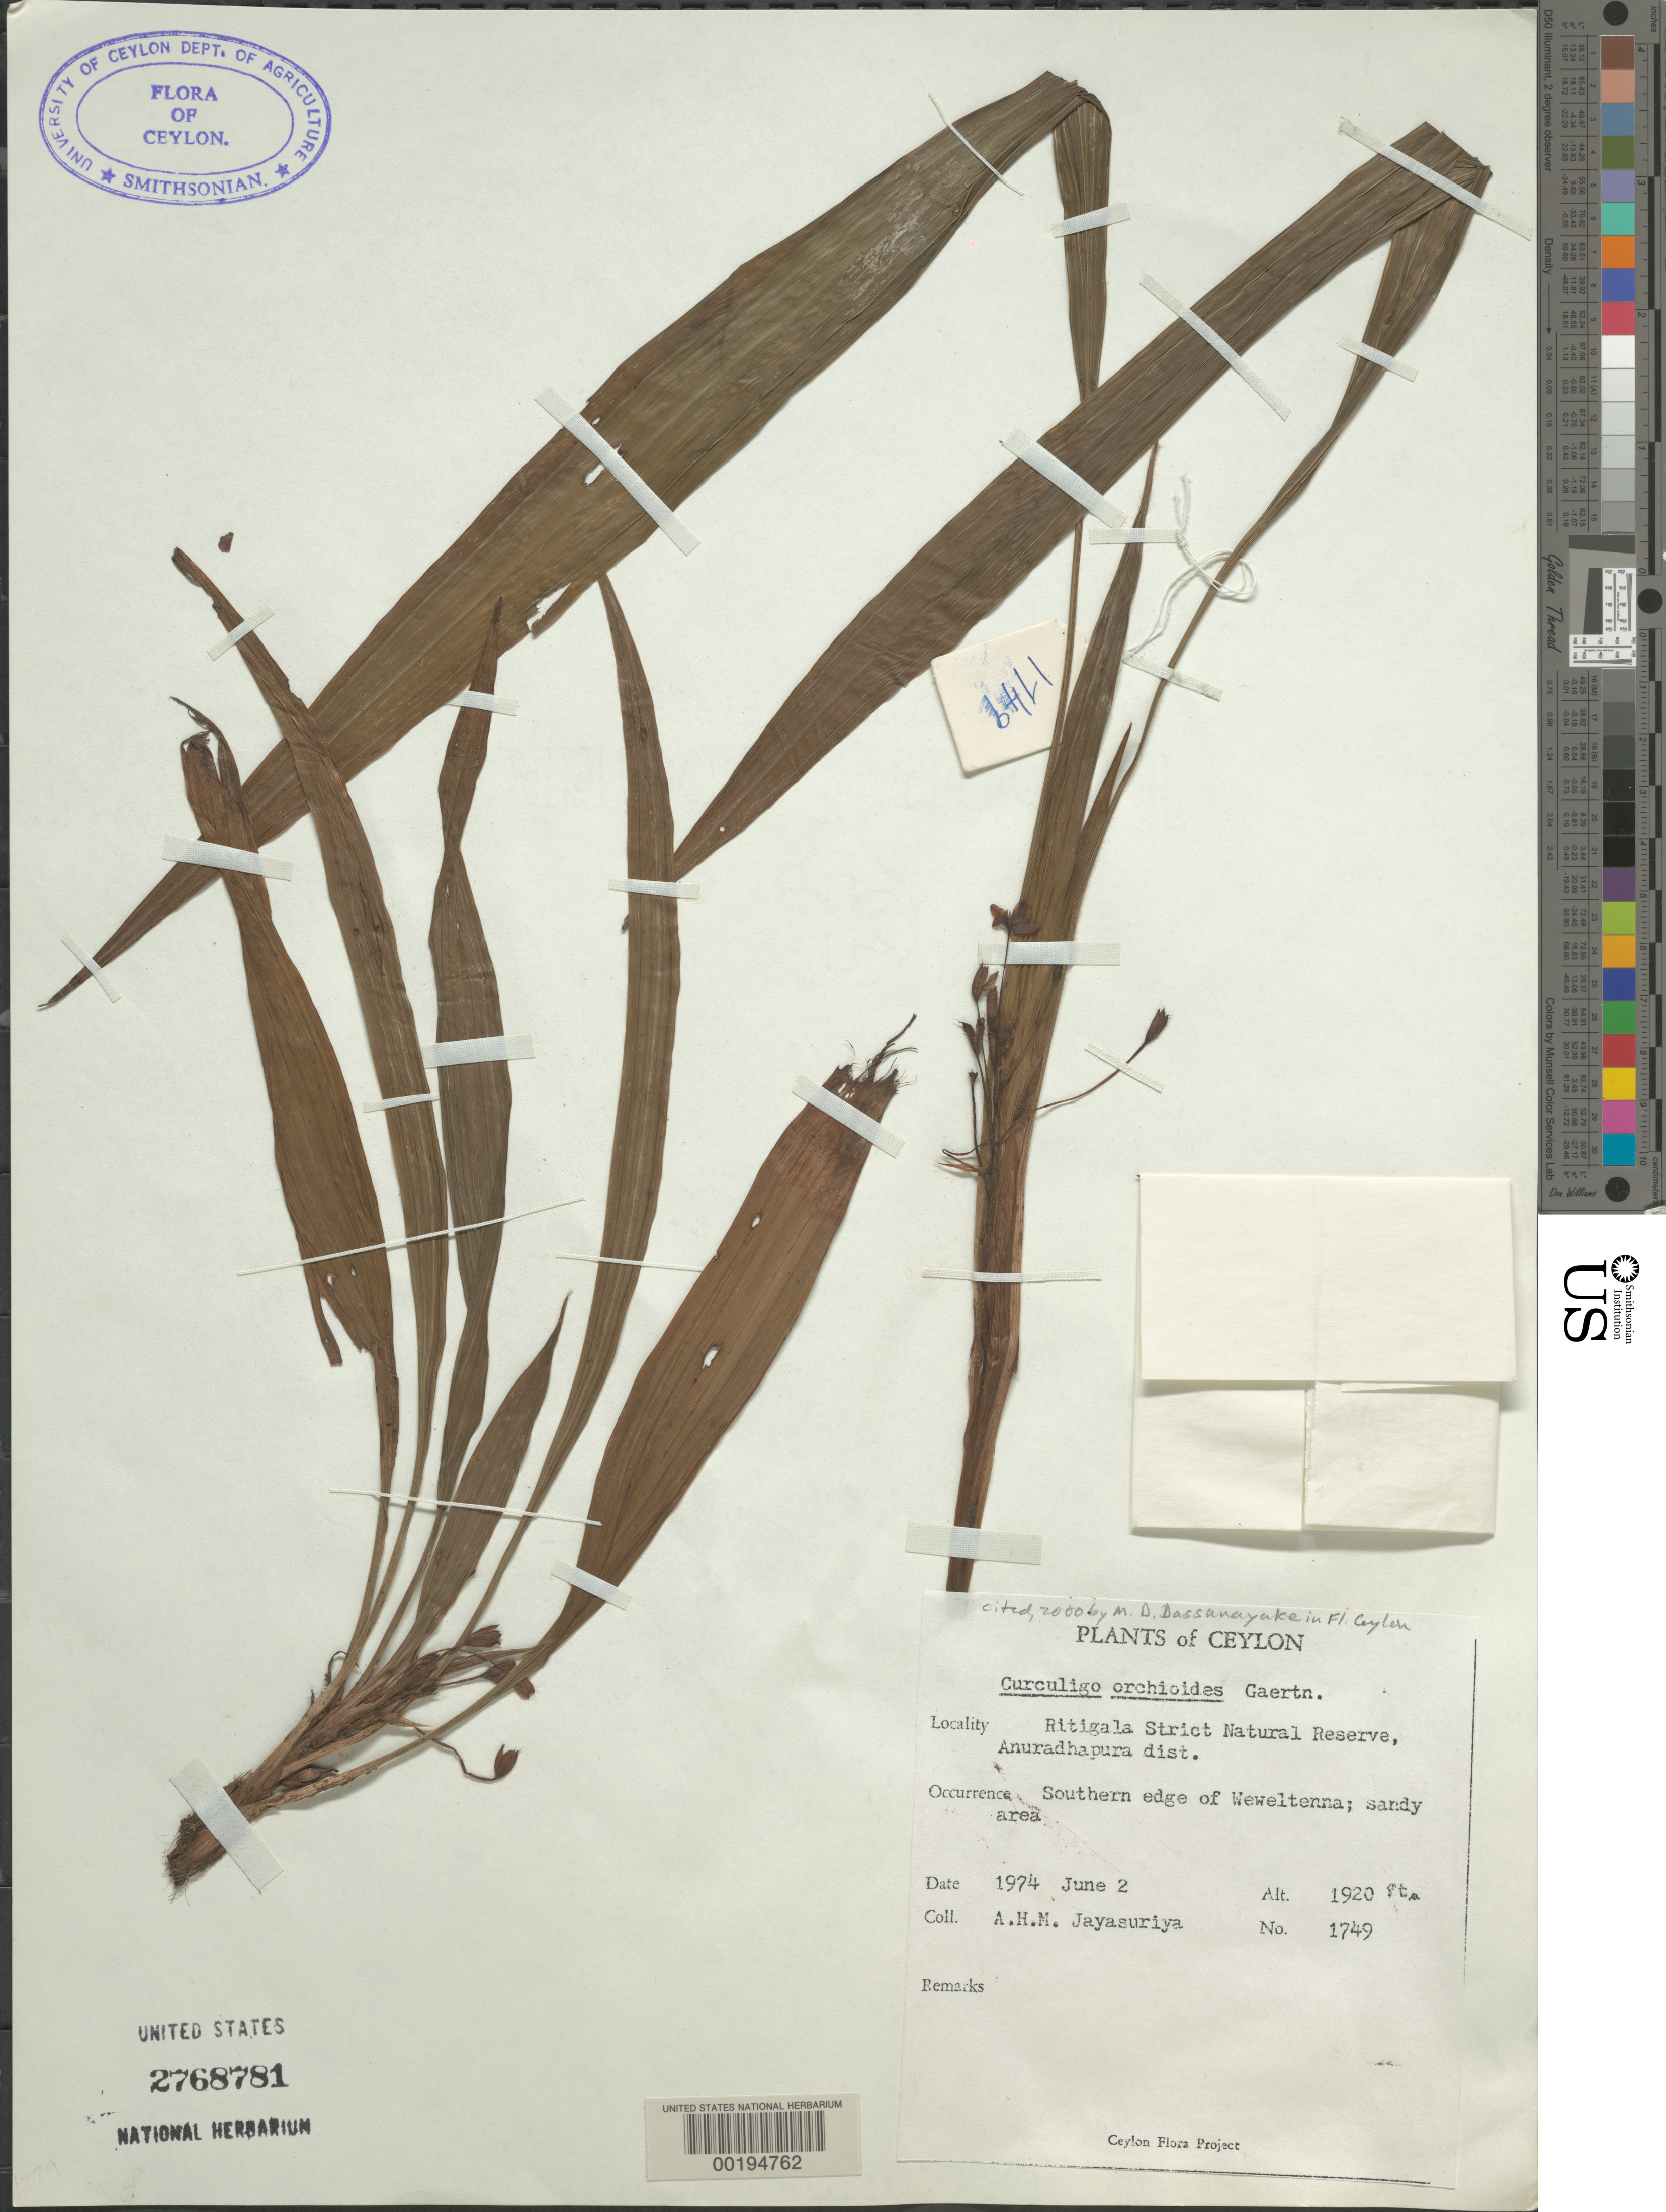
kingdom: Plantae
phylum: Tracheophyta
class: Liliopsida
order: Asparagales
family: Hypoxidaceae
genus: Curculigo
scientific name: Curculigo orchioides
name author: Gaertn.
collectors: A. H. Jayasuriya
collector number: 1749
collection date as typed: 02 Jun 1974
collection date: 1974-06-02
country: Sri Lanka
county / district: Anuradhapura Dist.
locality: Ritigala Strict Natural Reserve; southern edge of Weweltenna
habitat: Sandy area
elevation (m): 585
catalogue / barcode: US 2768781